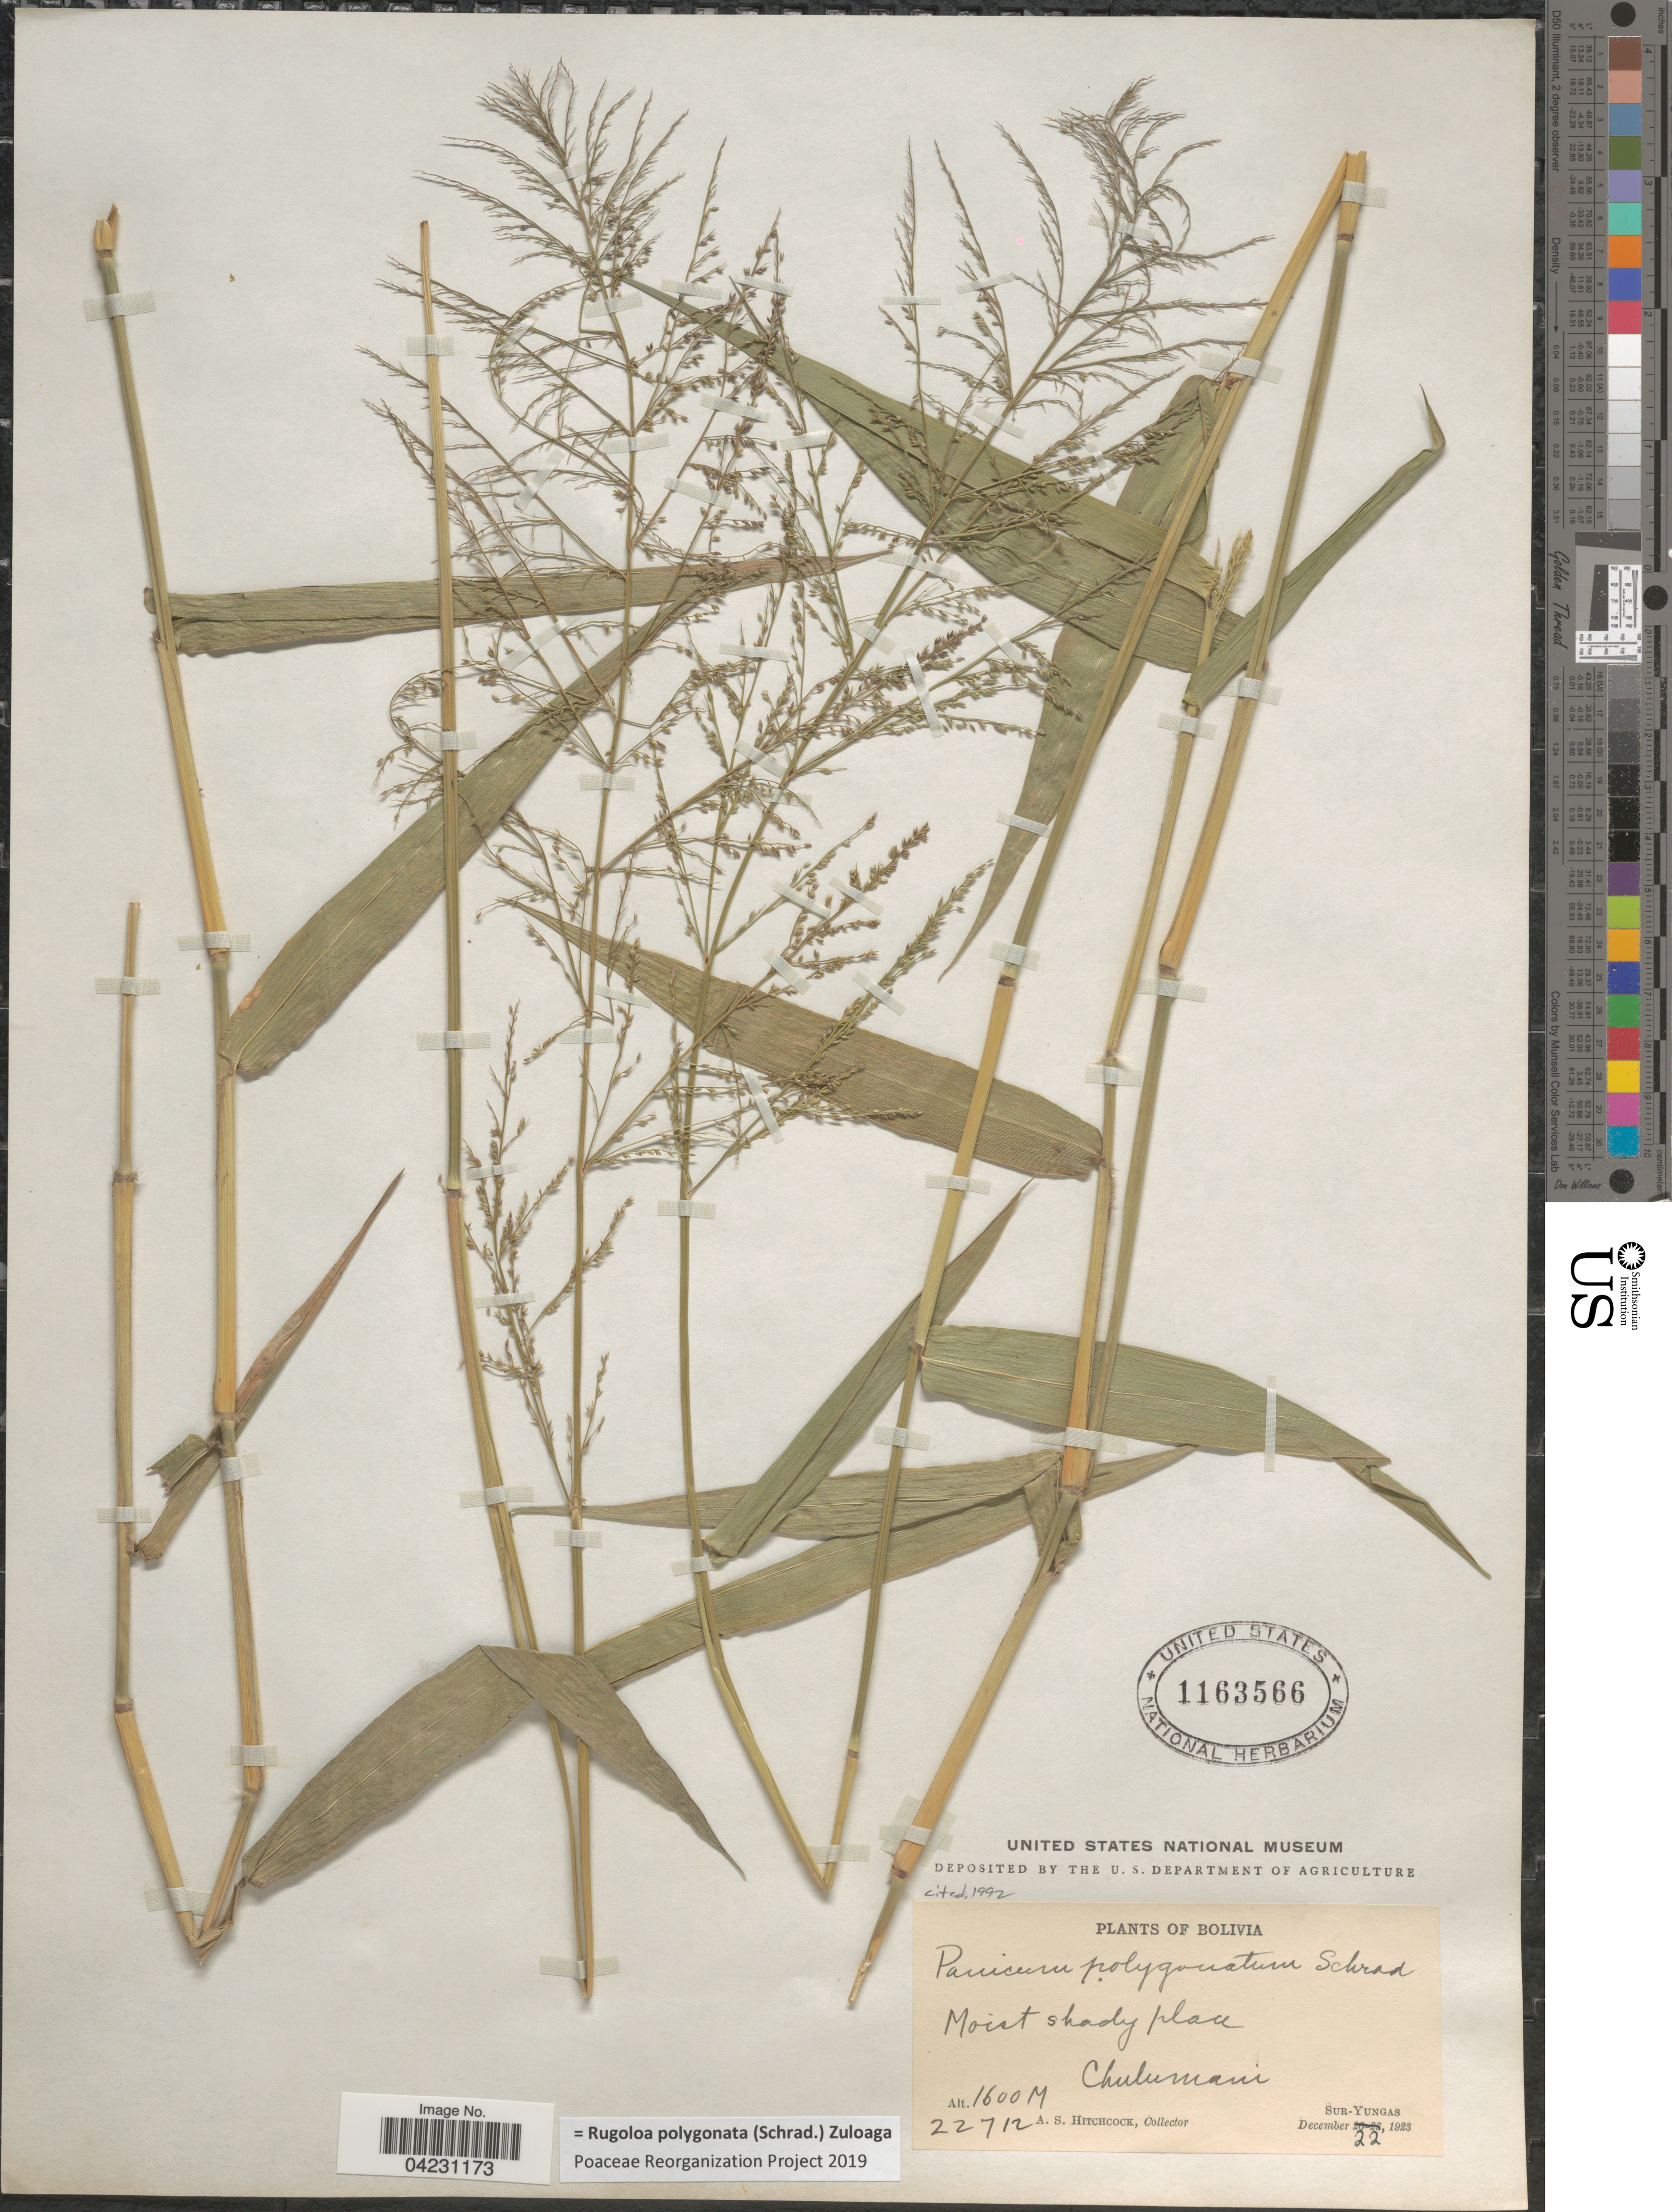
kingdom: Plantae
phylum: Tracheophyta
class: Liliopsida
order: Poales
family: Poaceae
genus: Rugoloa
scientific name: Rugoloa polygonata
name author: (Schrad.) Zuloaga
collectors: A. S. Hitchcock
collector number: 22712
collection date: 1923-12-22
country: Bolivia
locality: Moist shady place. Chulumani. Sur-Yungas.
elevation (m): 1600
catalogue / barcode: US 1163566